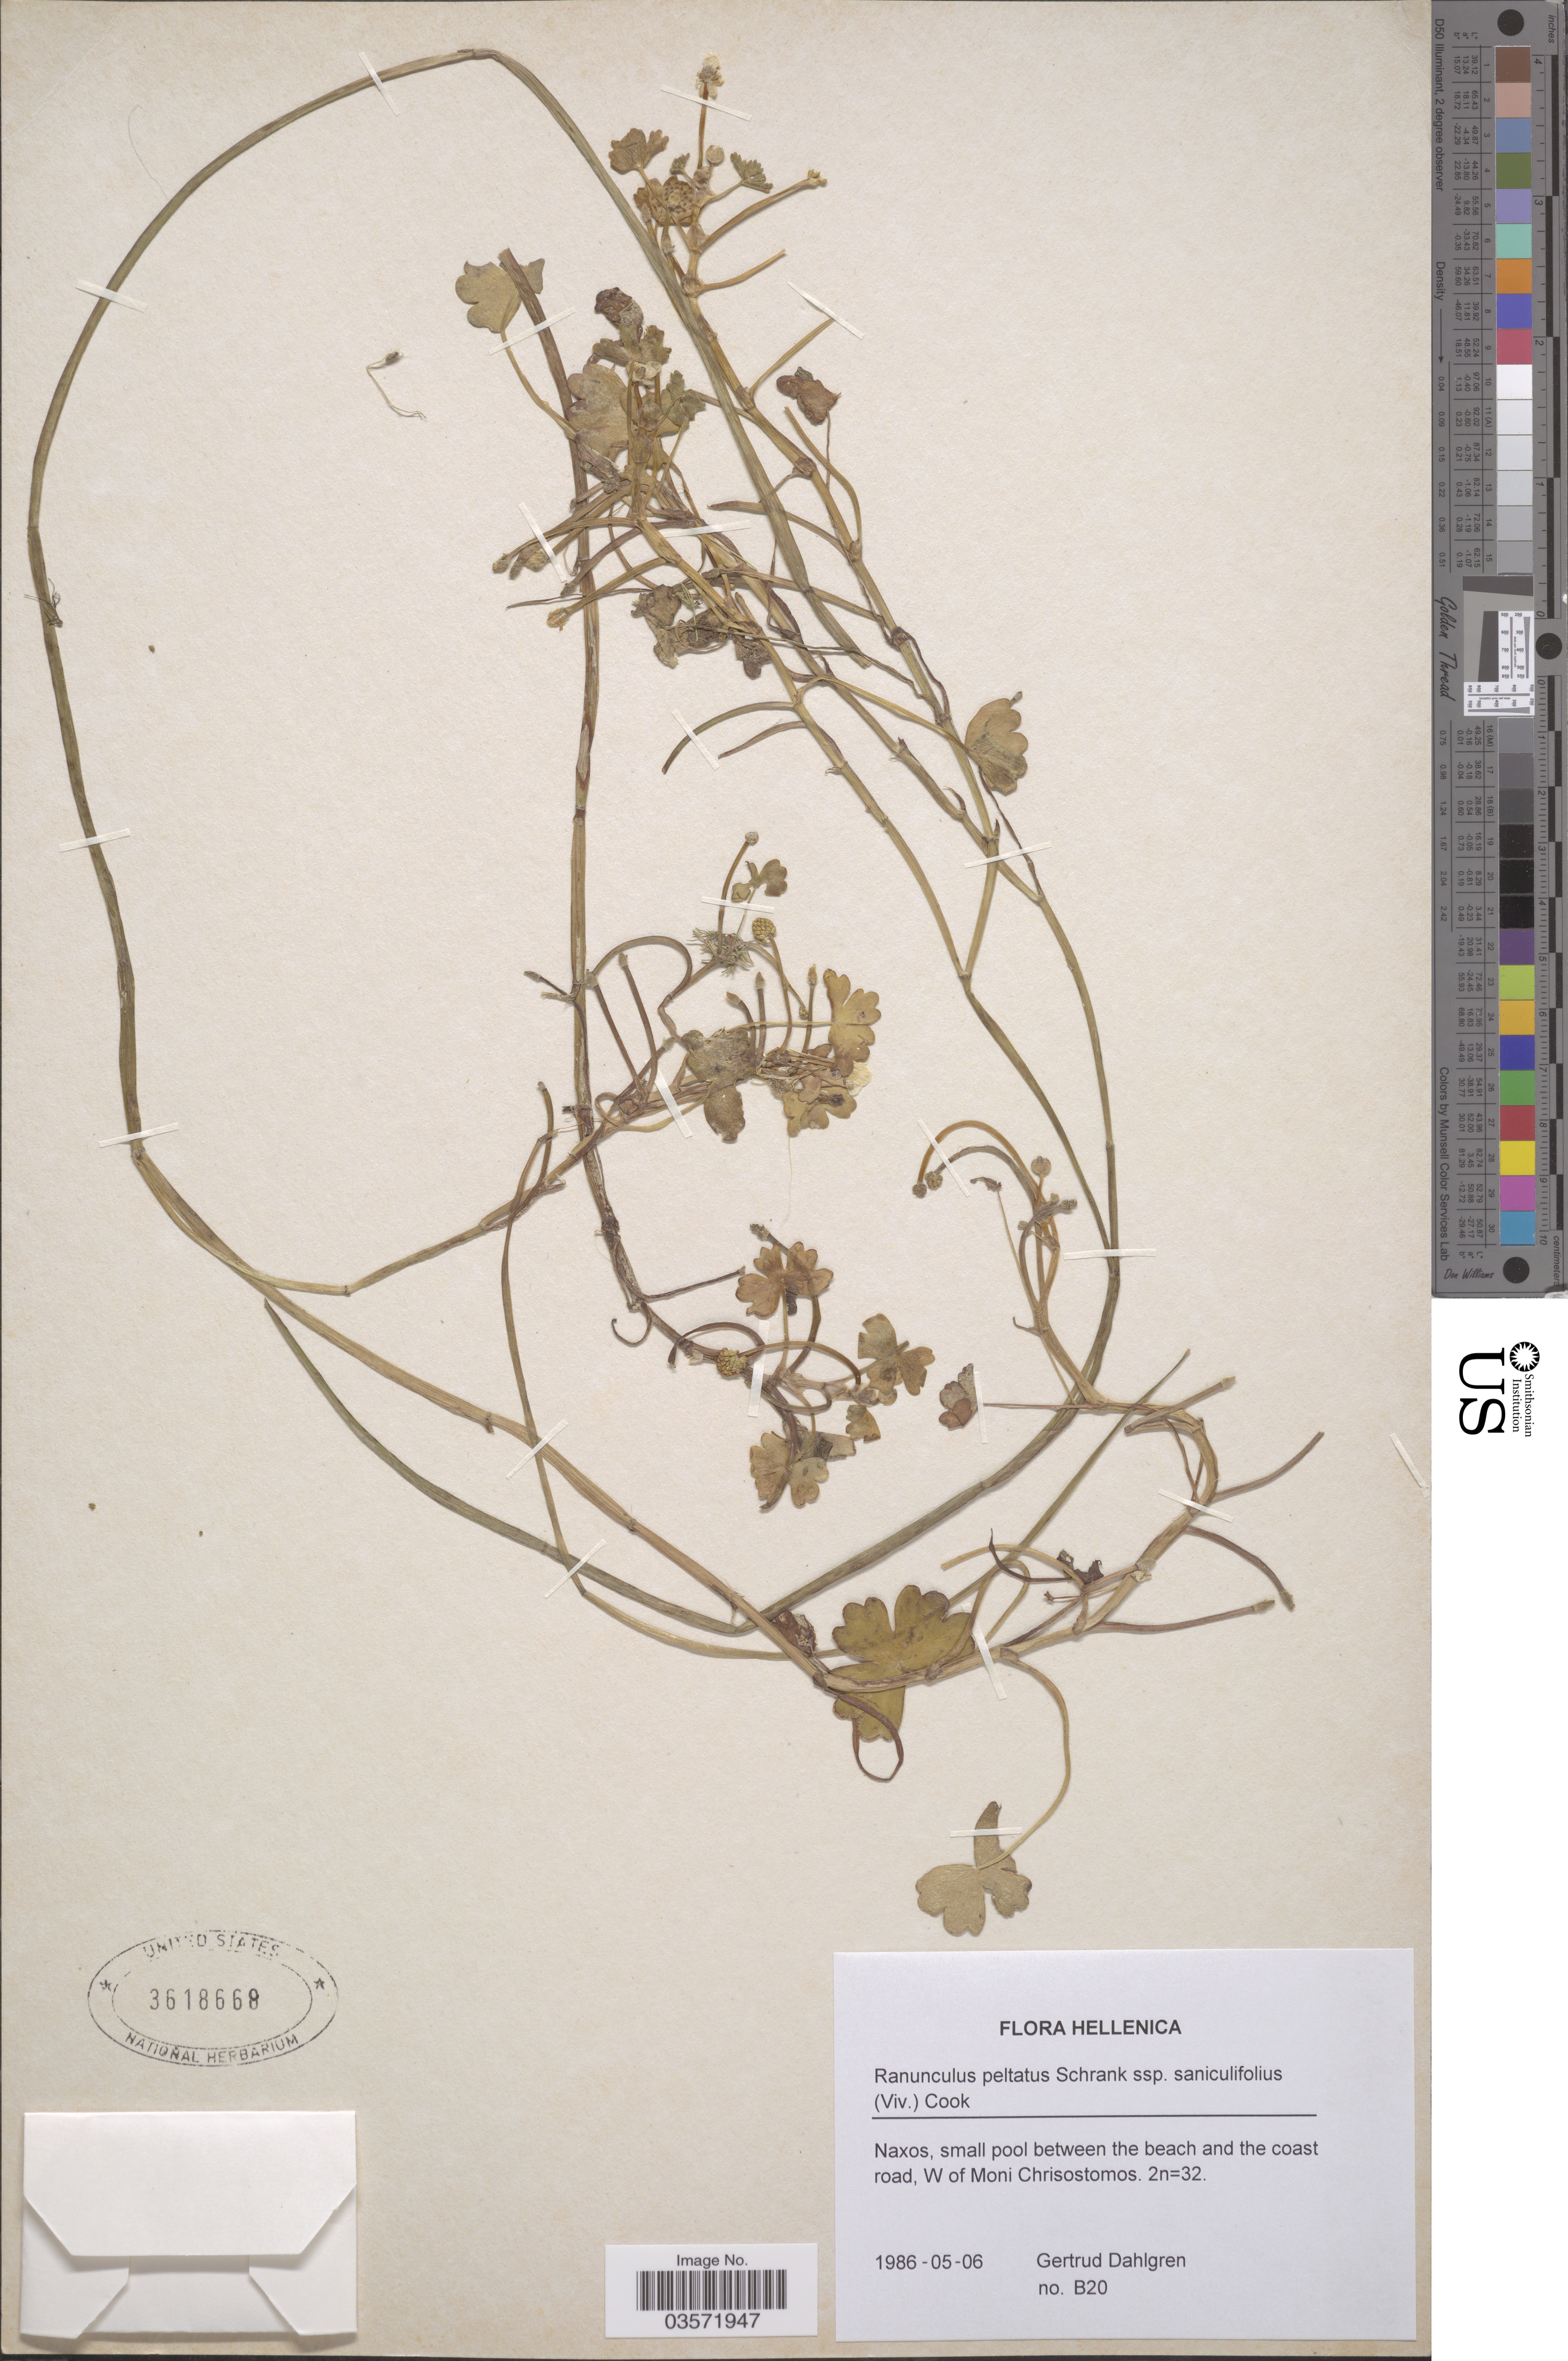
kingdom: Plantae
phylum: Tracheophyta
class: Magnoliopsida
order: Ranunculales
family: Ranunculaceae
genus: Ranunculus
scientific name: Ranunculus peltatus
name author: Schrank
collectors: G. Dahlgren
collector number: B20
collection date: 1986-05-06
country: Greece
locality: Hellenica. Naxos, small pool between the beach and the coast road, W of Moni Chrisostomos.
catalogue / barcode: US 3618668